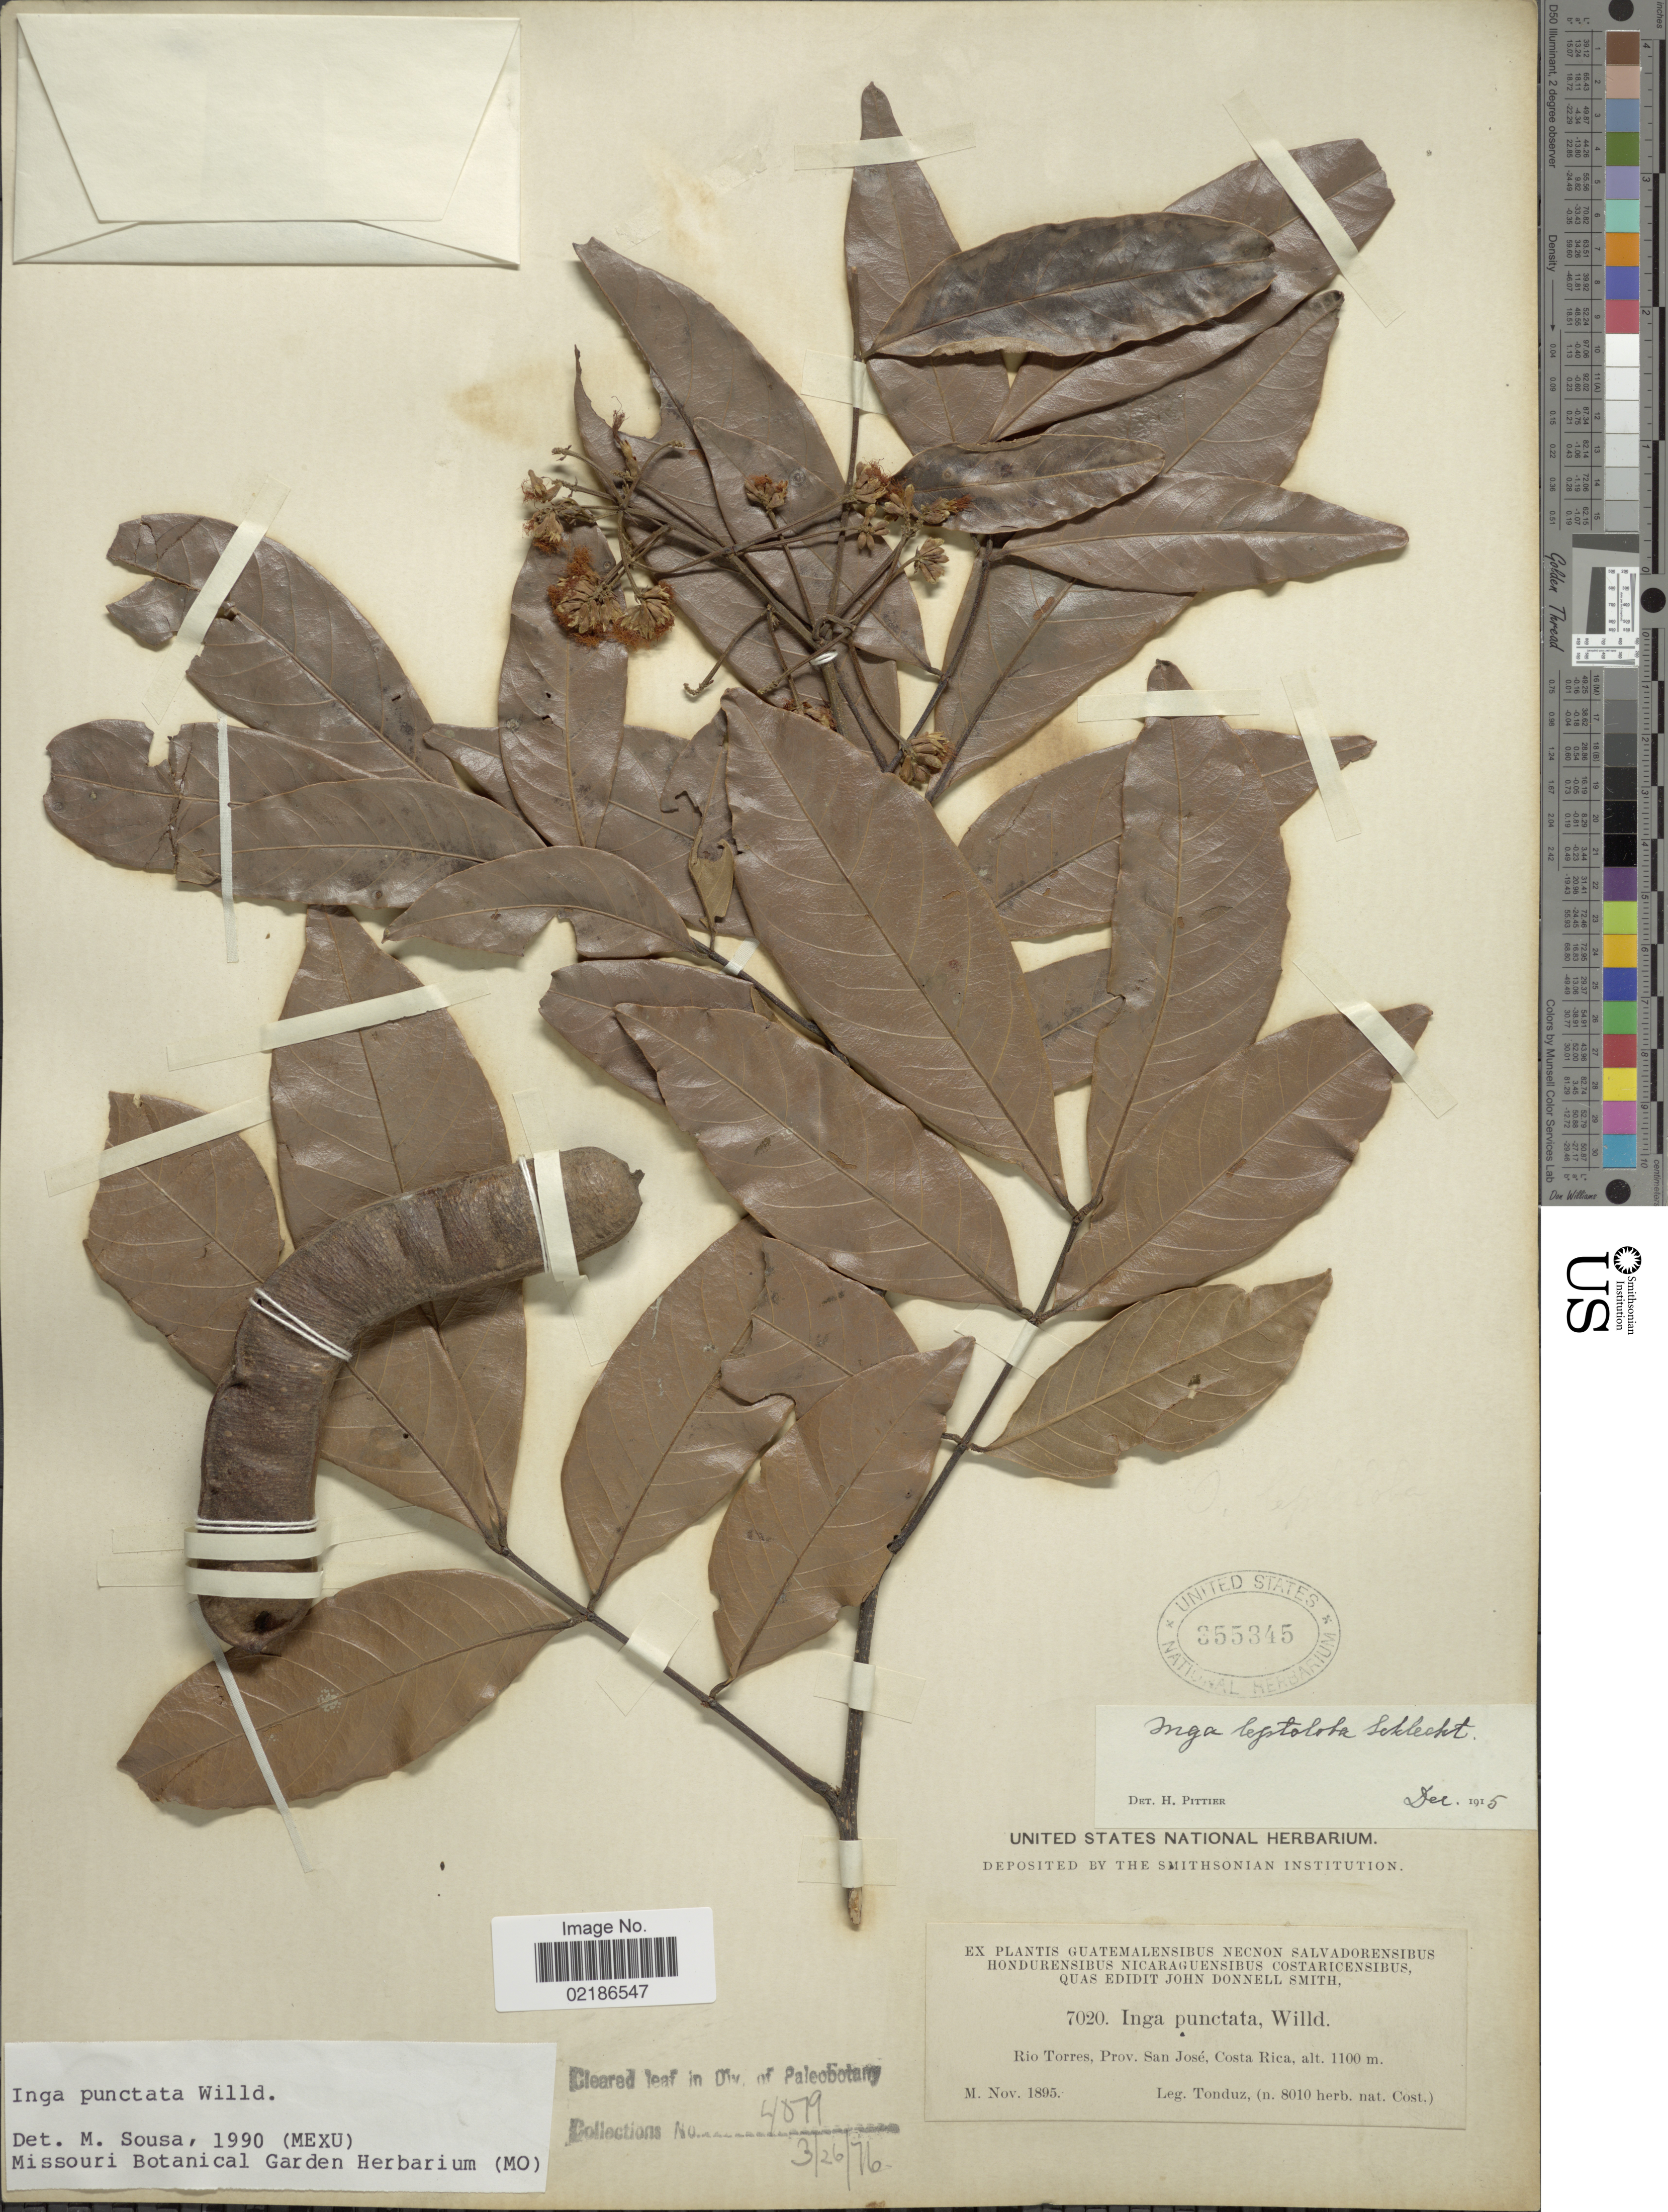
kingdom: Plantae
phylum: Tracheophyta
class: Magnoliopsida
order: Fabales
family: Fabaceae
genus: Inga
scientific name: Inga punctata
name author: Willd.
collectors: A. Tonduz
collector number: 7020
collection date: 1895-11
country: Costa Rica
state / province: San José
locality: Rio Torres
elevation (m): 1100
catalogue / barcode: US 355345